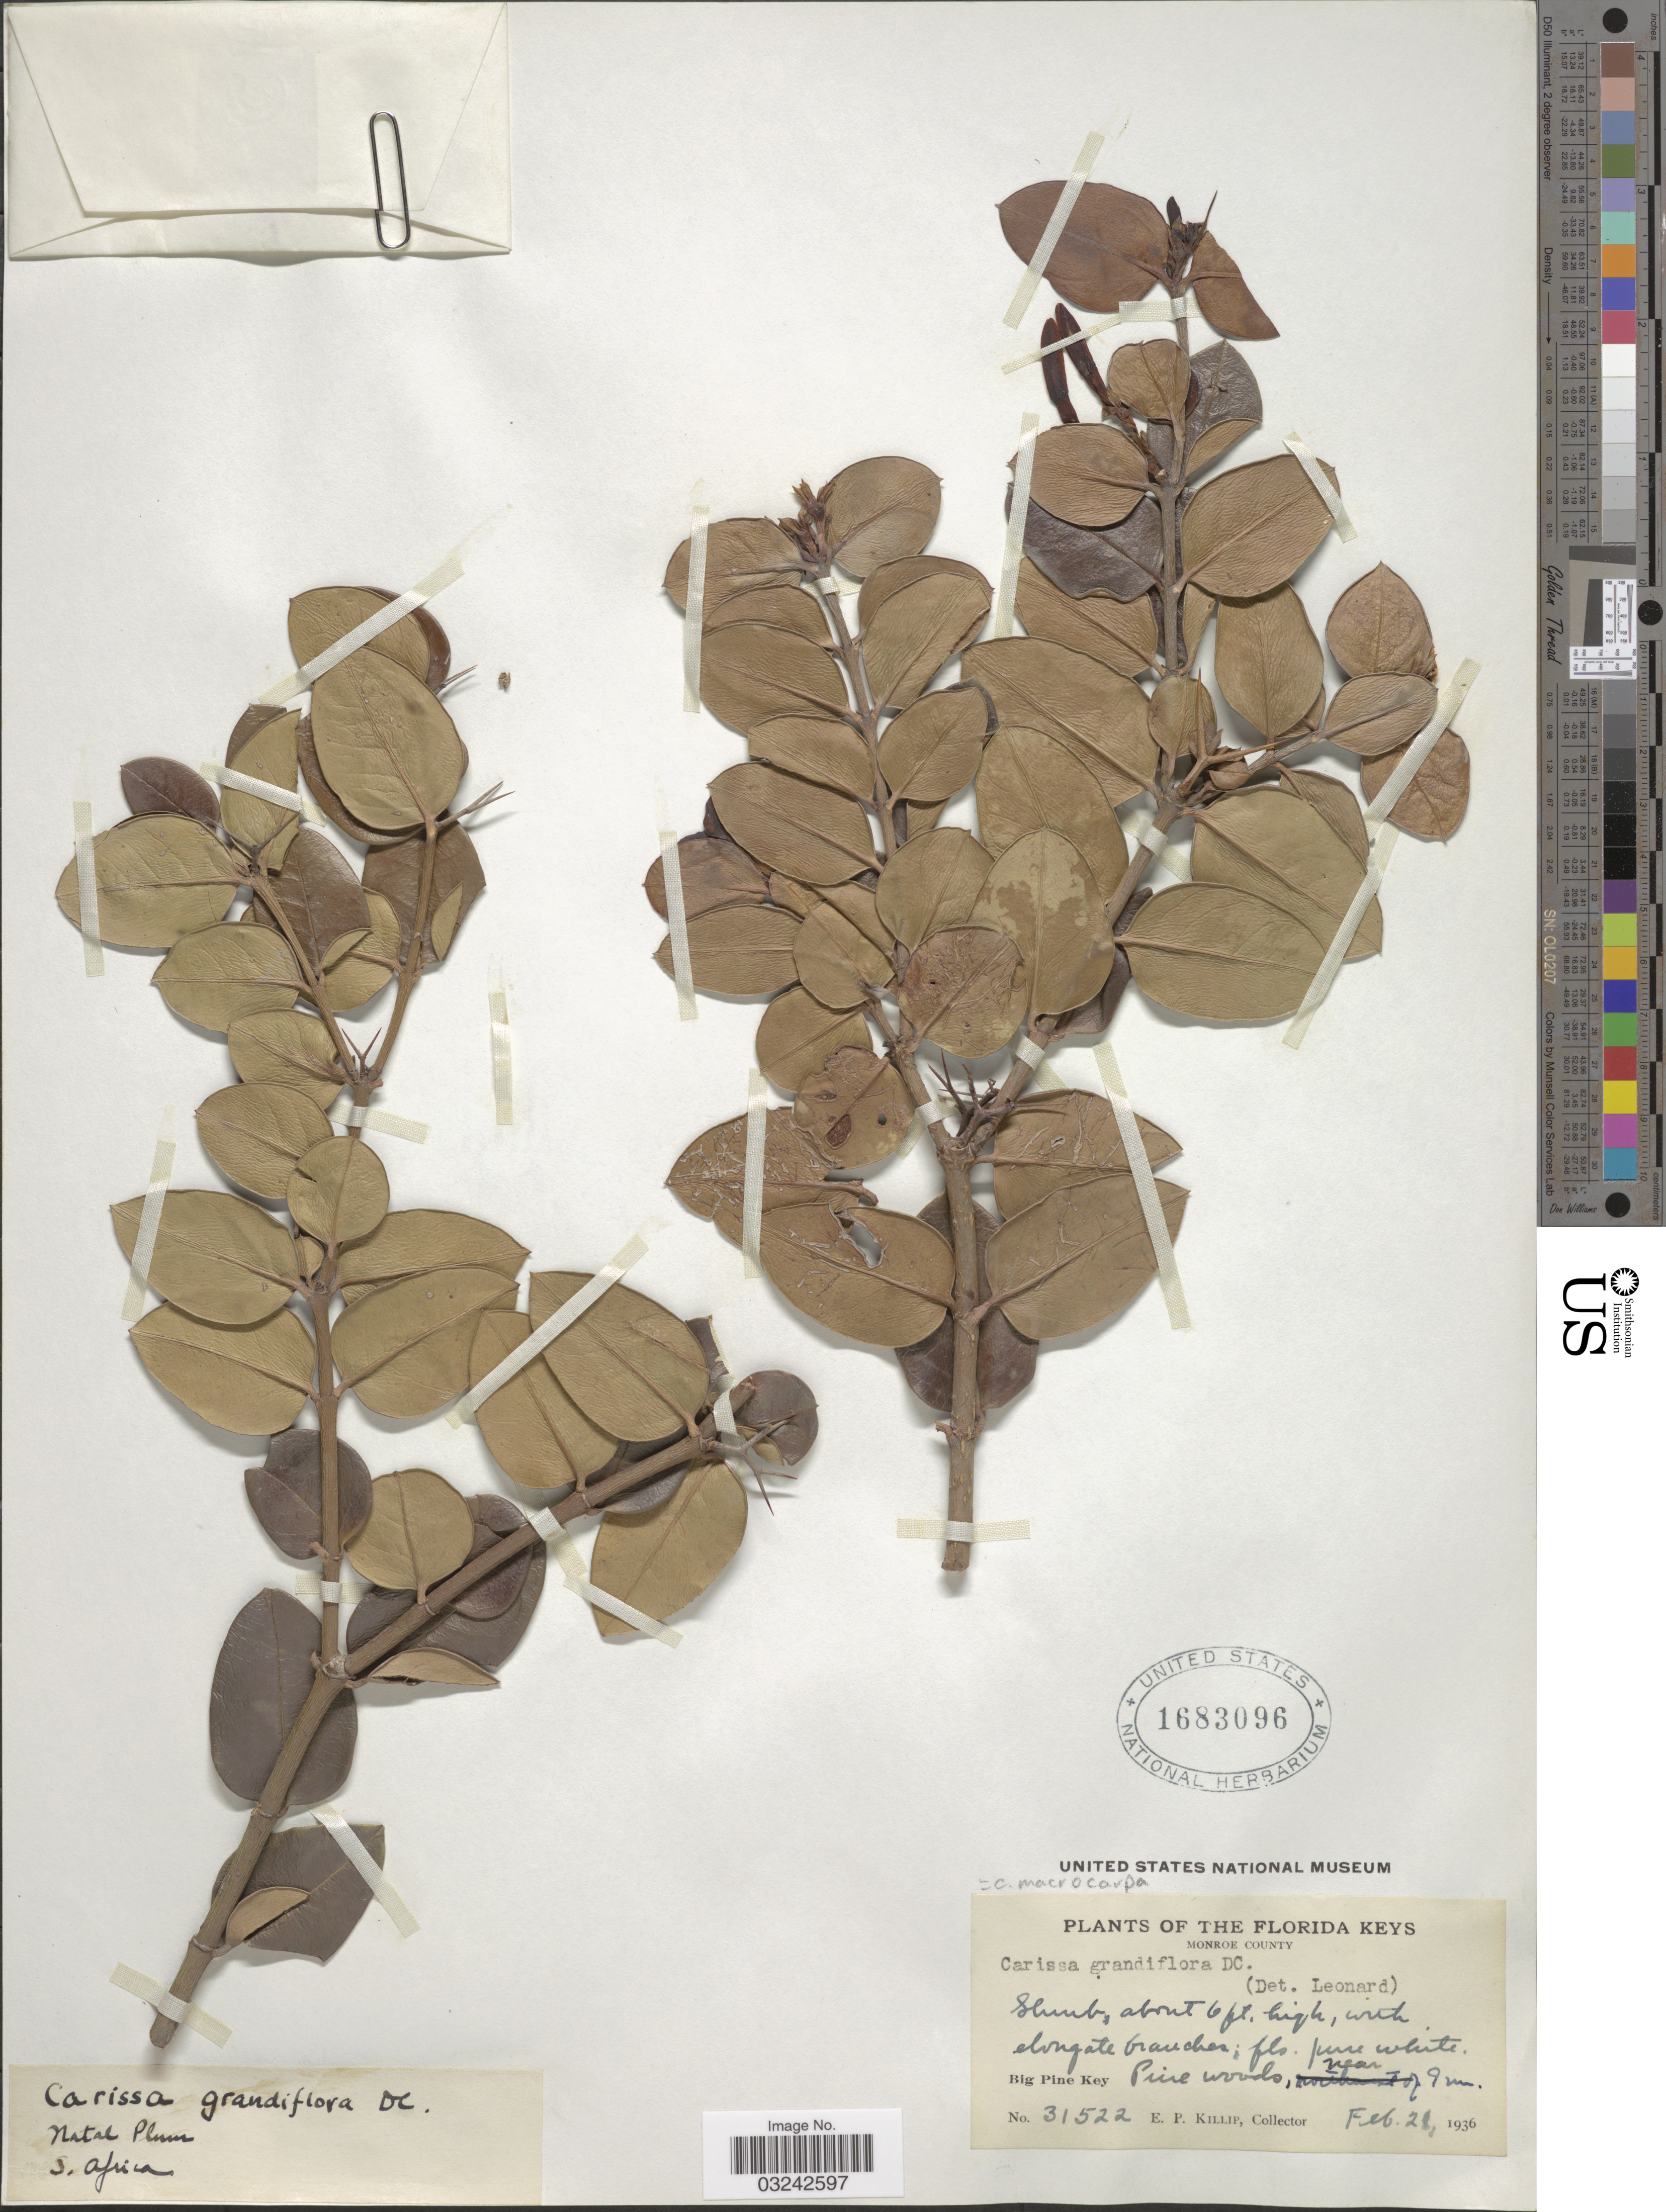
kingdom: Plantae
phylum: Tracheophyta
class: Magnoliopsida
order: Gentianales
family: Apocynaceae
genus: Carissa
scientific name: Carissa macrocarpa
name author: (Eckl.) A. DC.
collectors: E. P. Killip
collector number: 31522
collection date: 1936-02-28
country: United States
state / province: Florida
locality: Florida Keys. Monroe County. Big Pine Key. Pine woods, near Inn.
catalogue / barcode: US 1683096